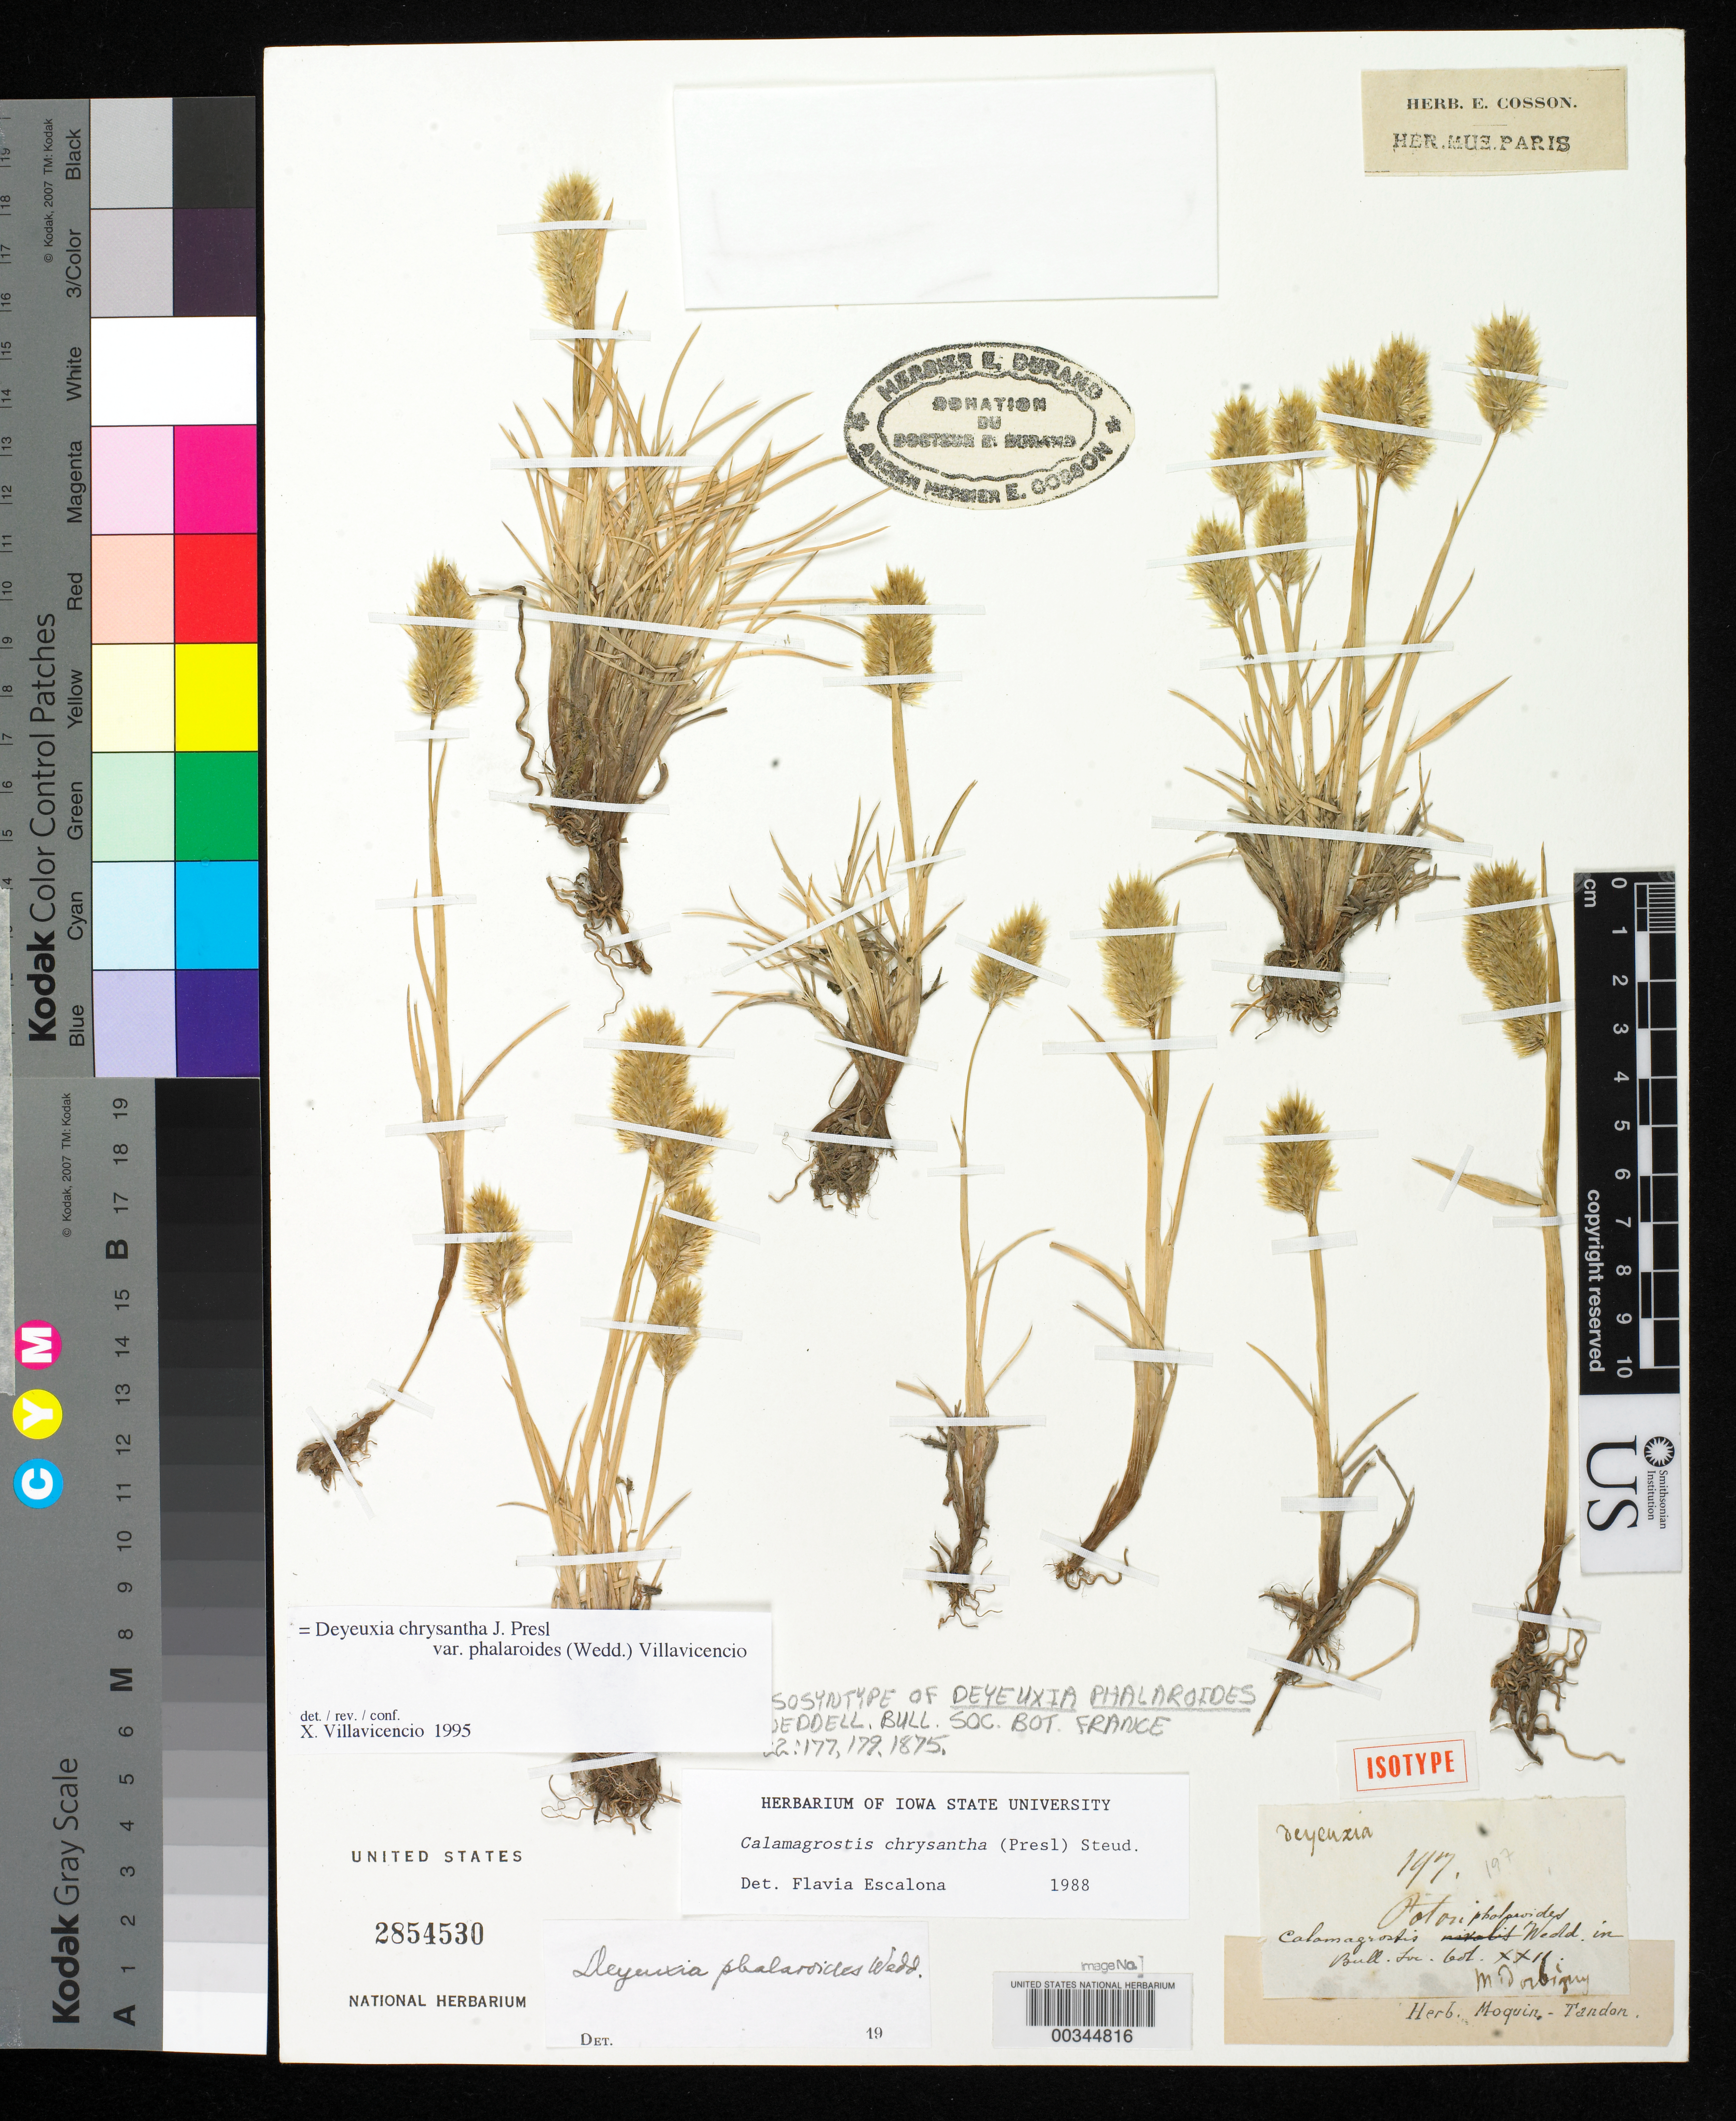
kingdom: Plantae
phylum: Tracheophyta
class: Liliopsida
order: Poales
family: Poaceae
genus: Deyeuxia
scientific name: Deyeuxia phalaroides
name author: Wedd.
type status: Isosyntype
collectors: A. Orbigny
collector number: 197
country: Bolivia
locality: Mapiri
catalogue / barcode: US 2854530